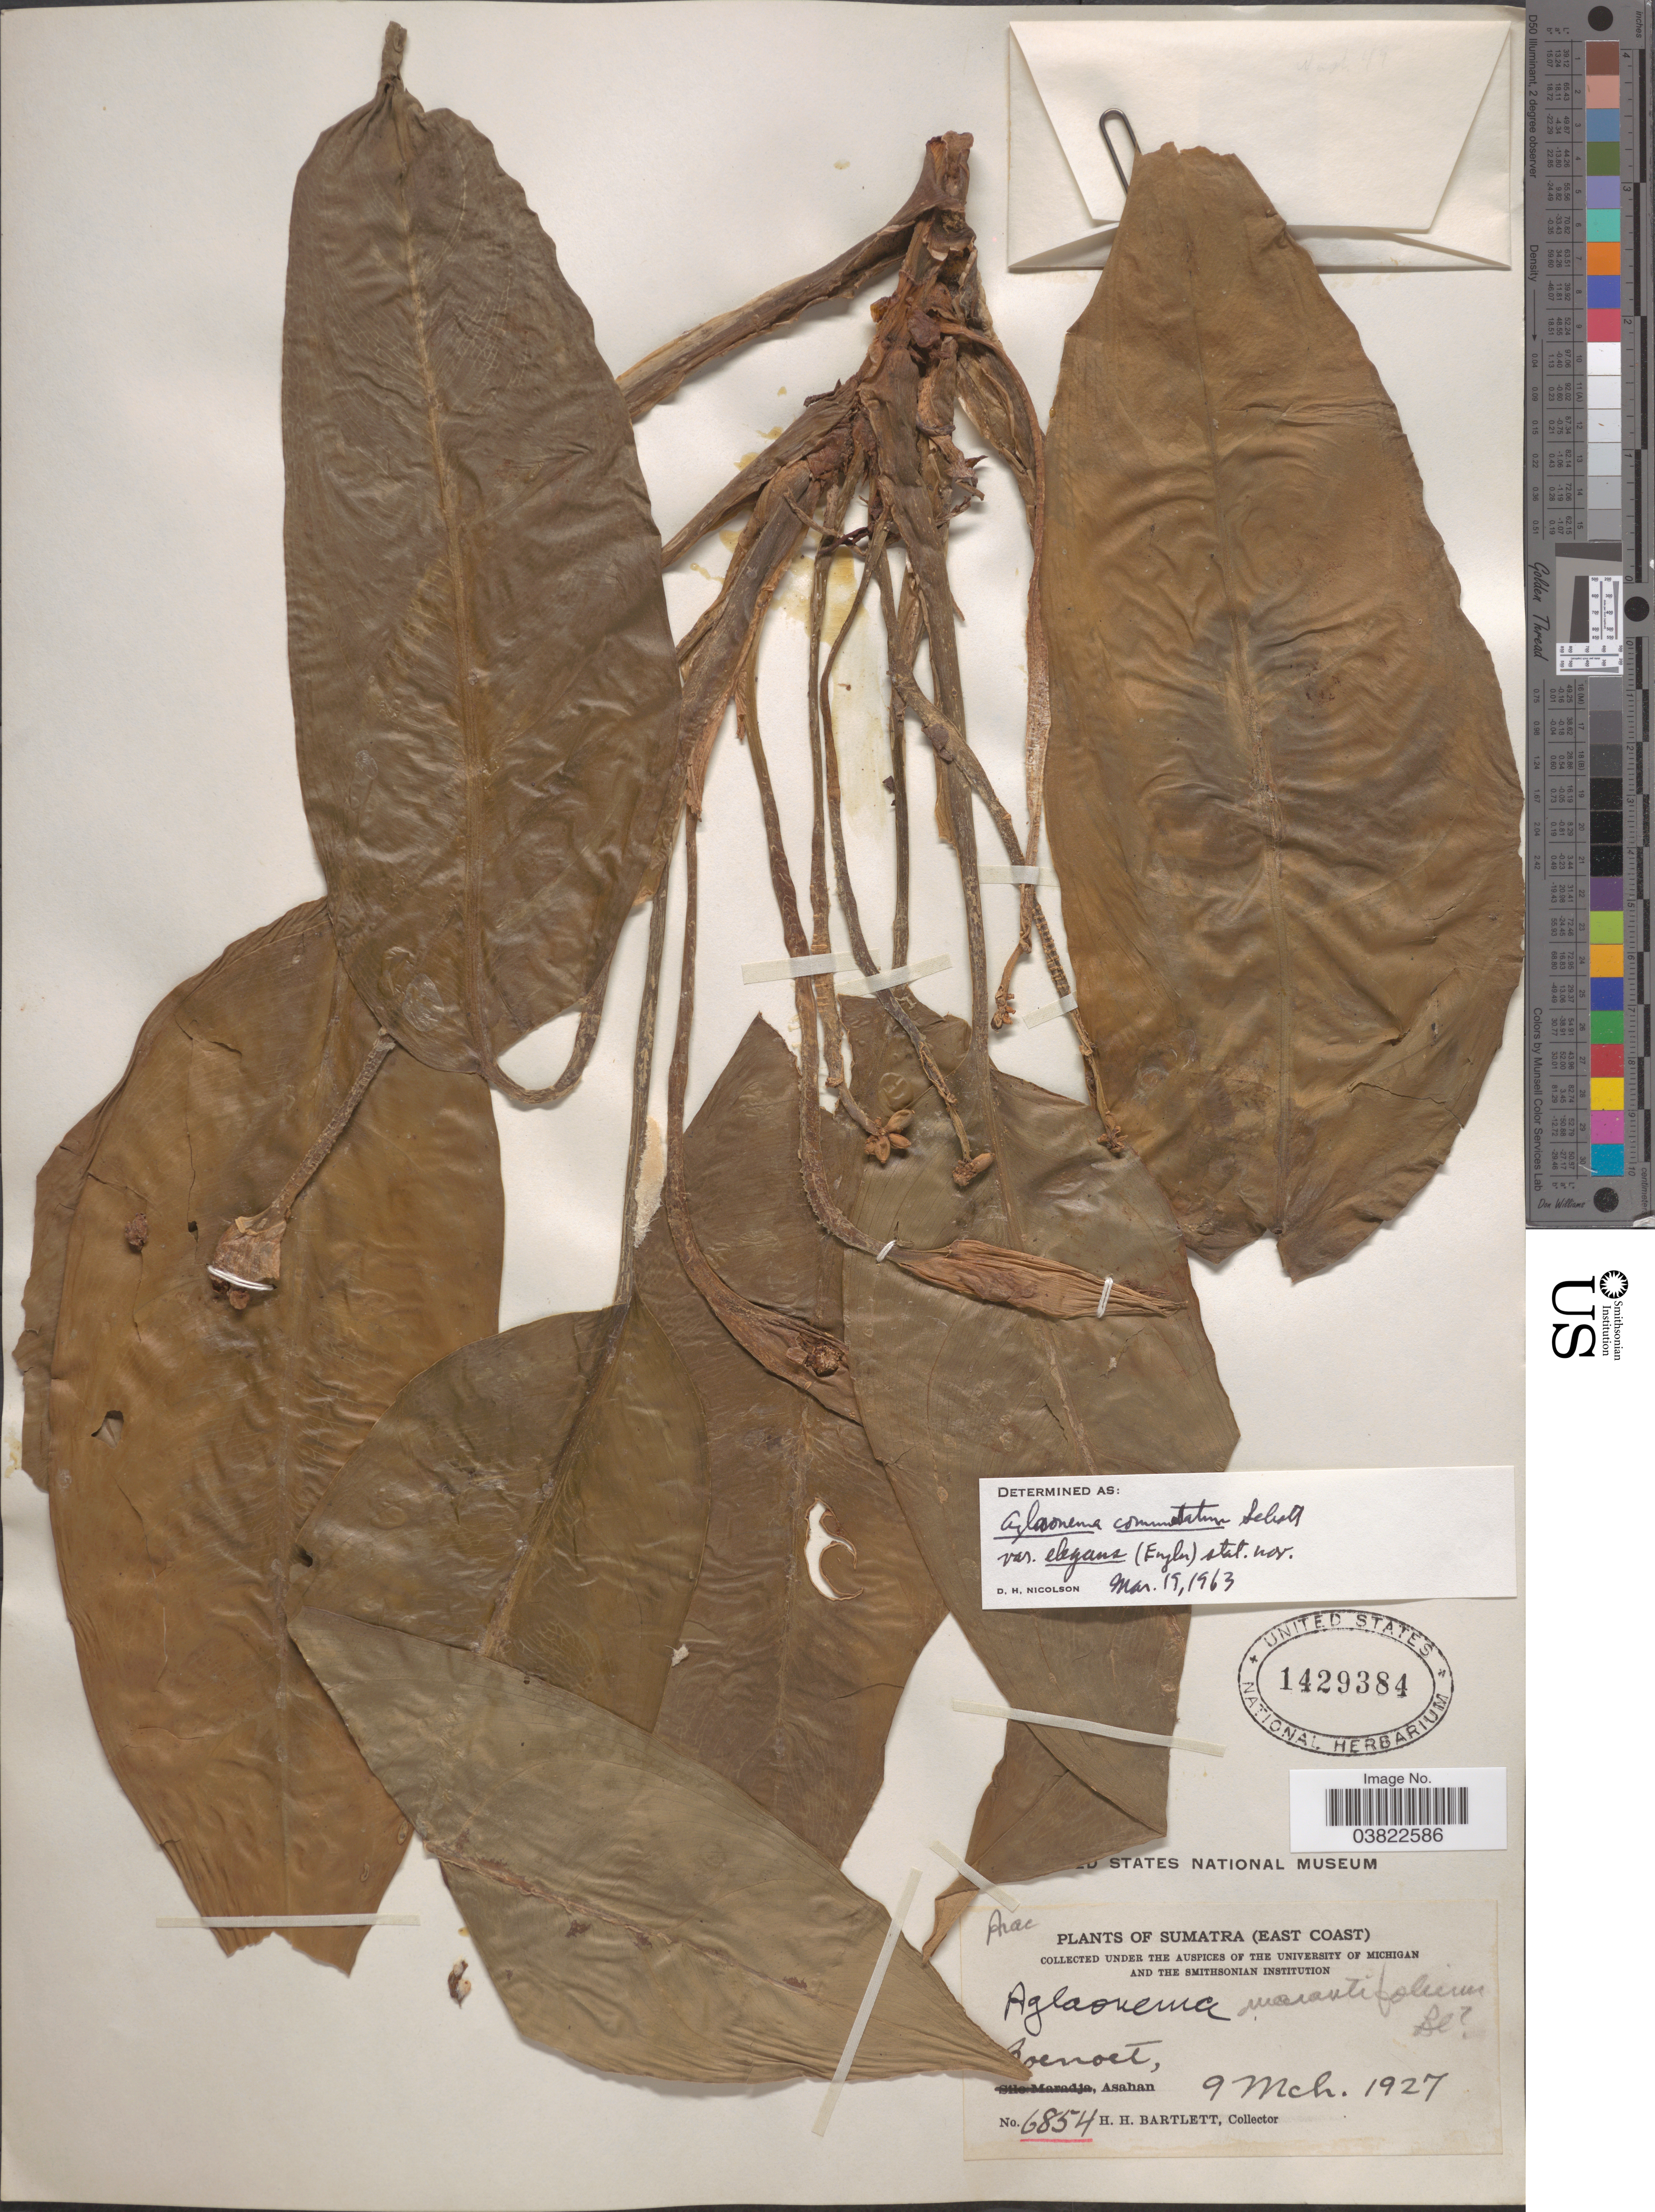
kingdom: Plantae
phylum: Tracheophyta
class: Liliopsida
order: Alismatales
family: Araceae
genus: Aglaonema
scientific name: Aglaonema commutatum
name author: Schott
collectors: H. H. Bartlett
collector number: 6854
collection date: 1927-03-09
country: Indonesia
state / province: Sumatra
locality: Sumatra (East Coast). [illegible text]oenoet, Asahan.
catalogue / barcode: US 1429384